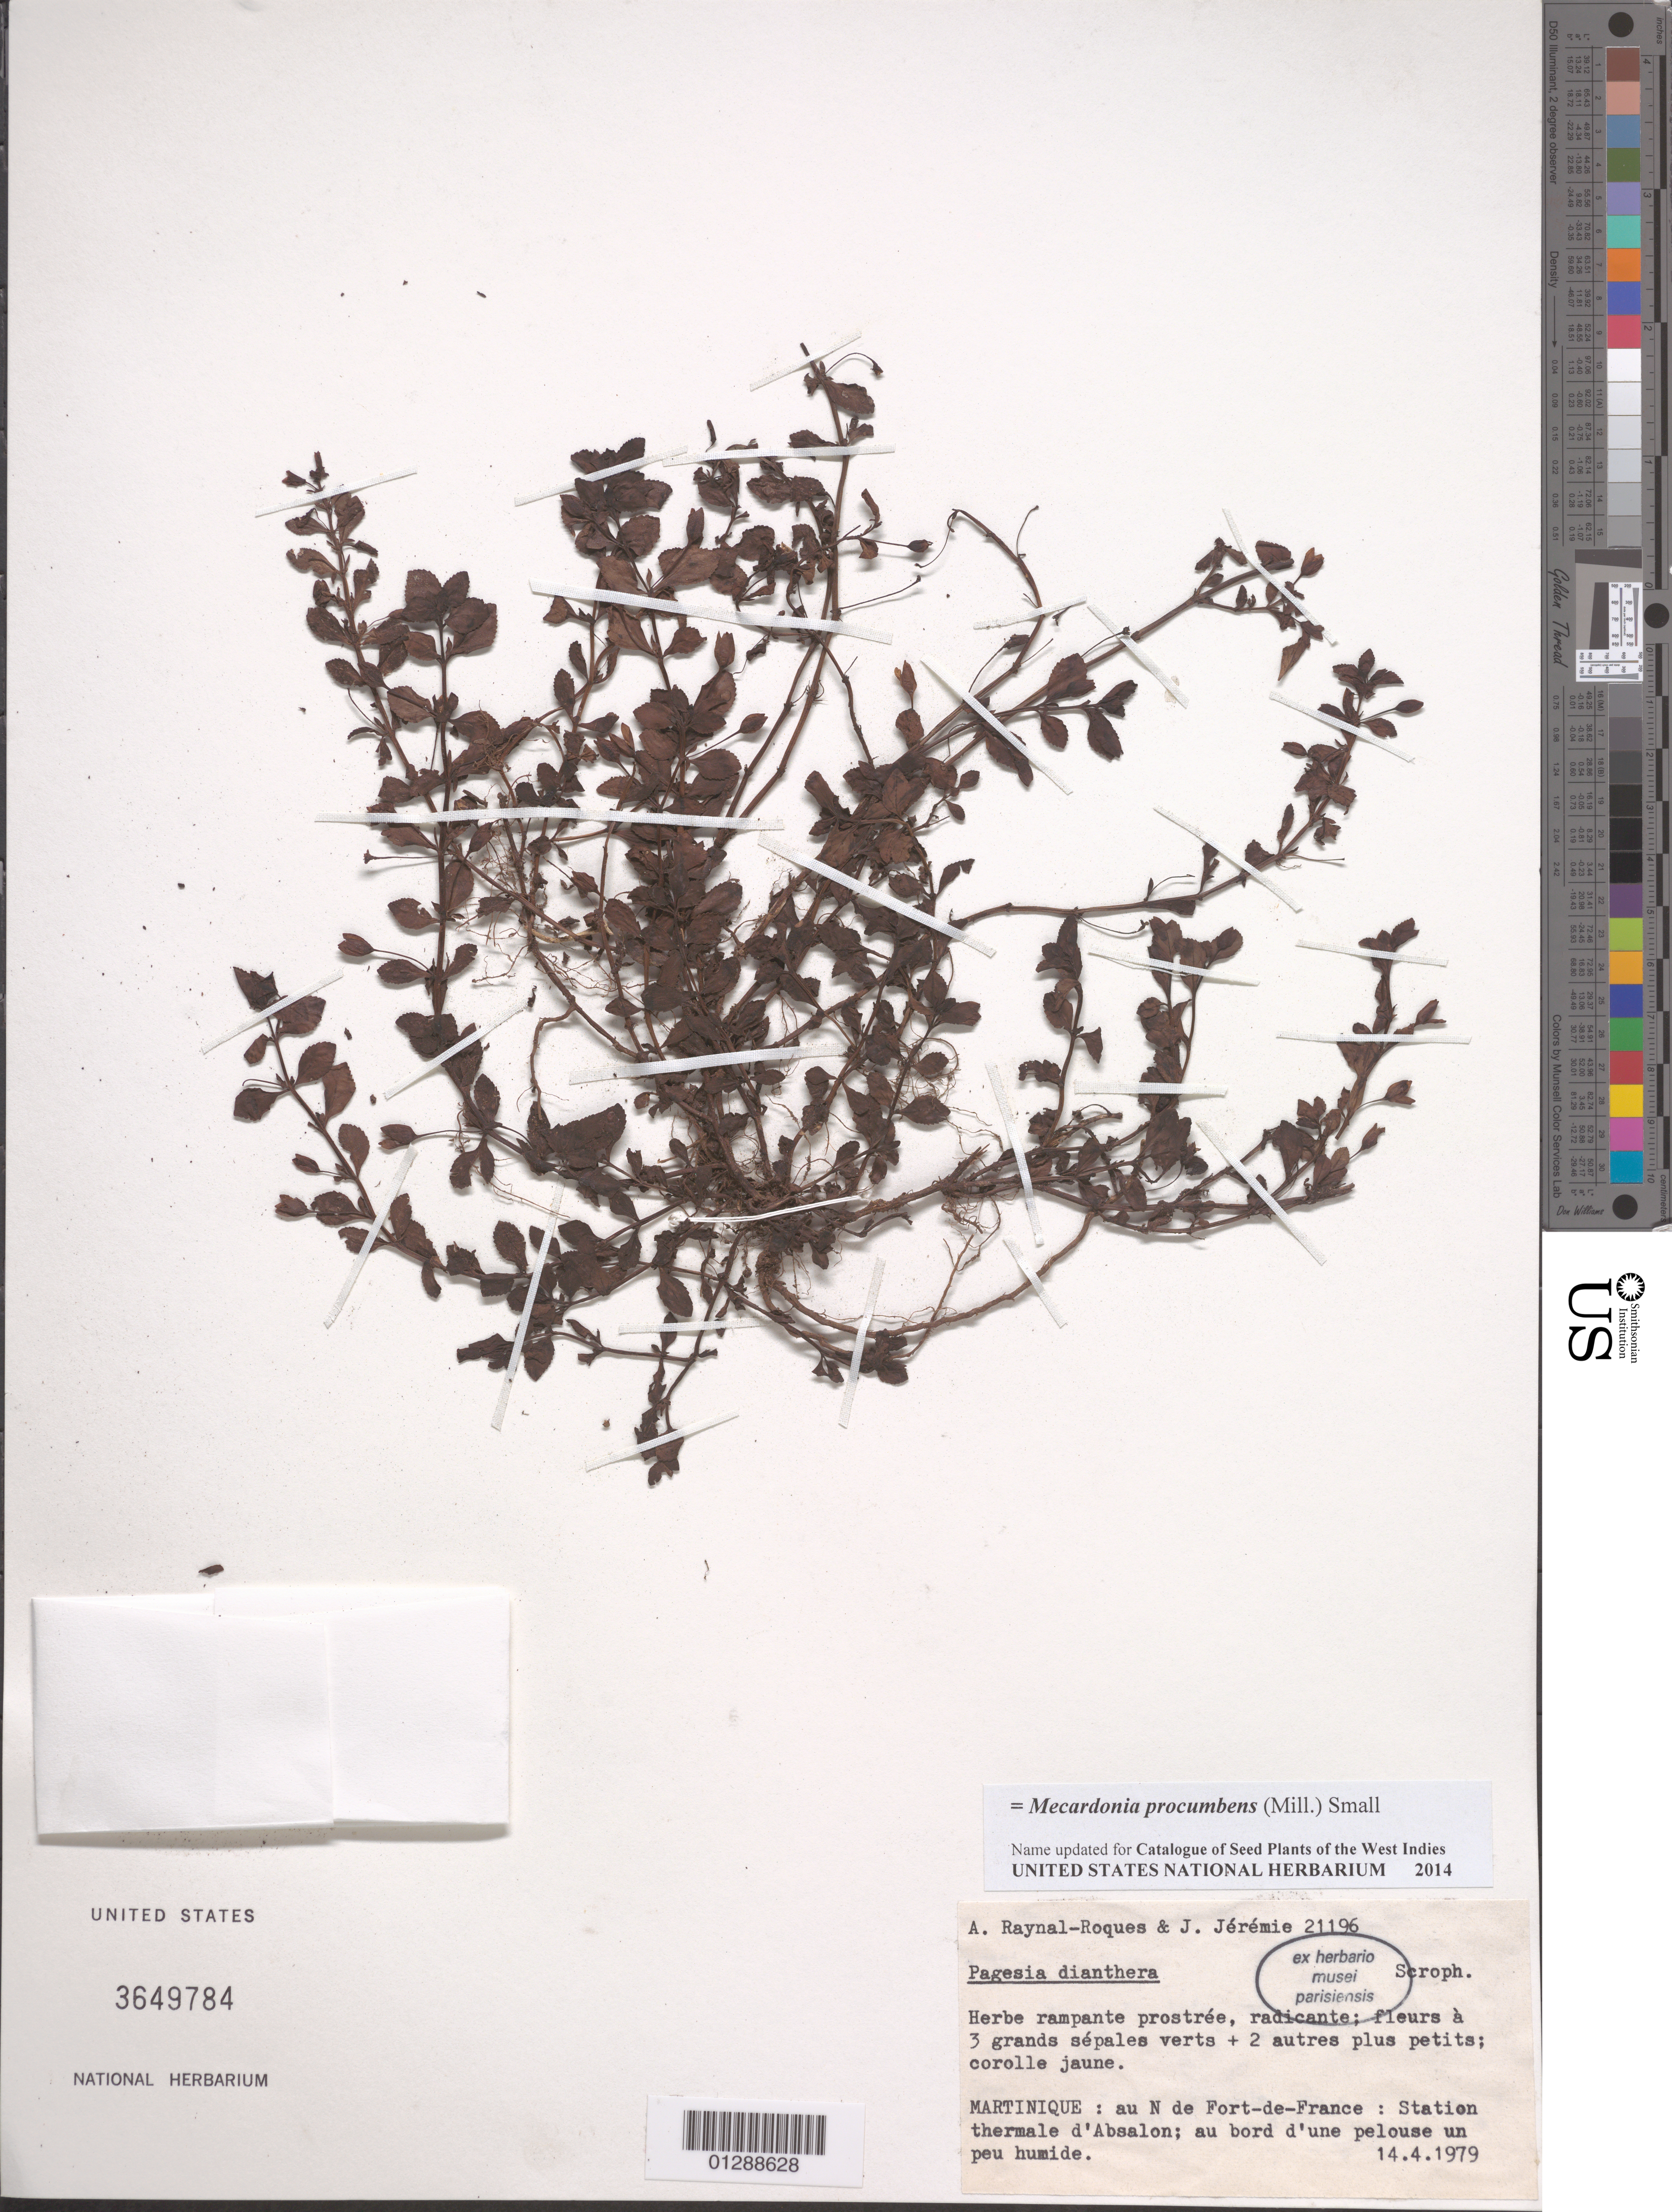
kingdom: Plantae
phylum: Tracheophyta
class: Magnoliopsida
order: Lamiales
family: Plantaginaceae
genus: Mecardonia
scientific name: Mecardonia procumbens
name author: (Mill.) Small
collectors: A. M. Raynal & J. Jérémie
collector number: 21196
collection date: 1979-04-14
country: Martinique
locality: Fort-de-France. N de Fort-de-France, Station termale d'Absalon.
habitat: Au bord d'une pelouse un peu humide.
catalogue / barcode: US 3649784